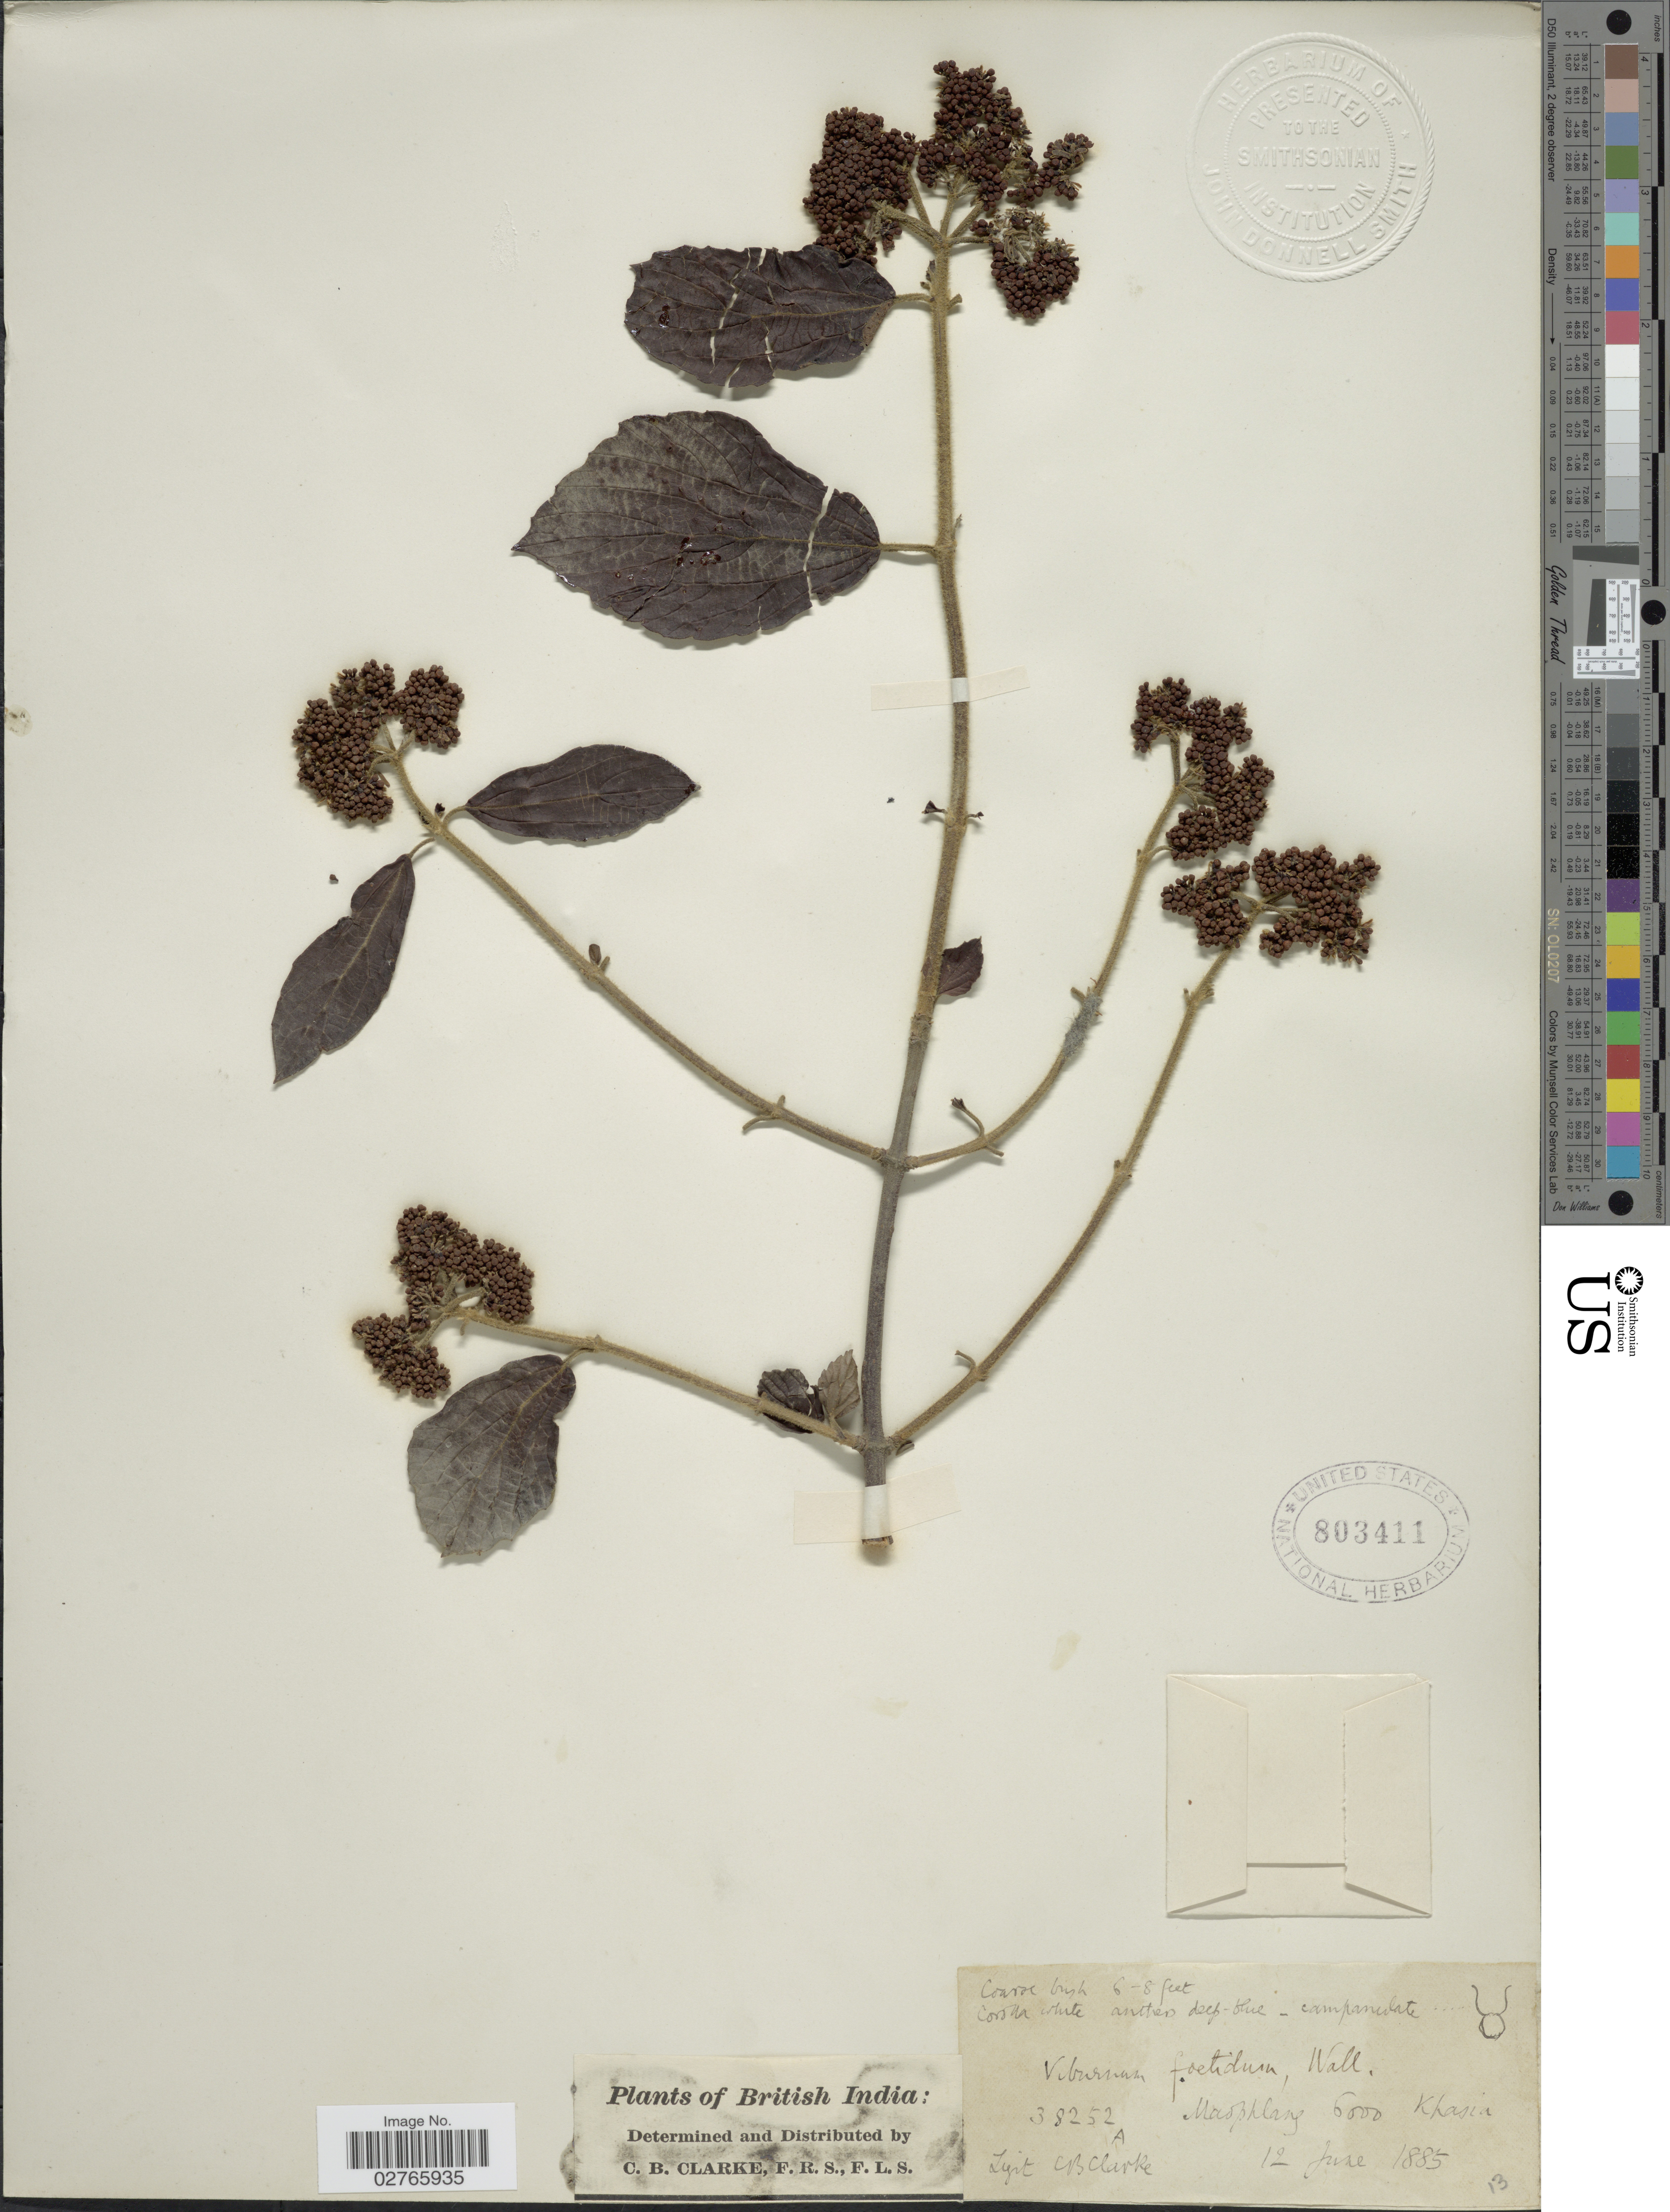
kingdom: Plantae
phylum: Tracheophyta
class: Magnoliopsida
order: Dipsacales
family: Viburnaceae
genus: Viburnum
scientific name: Viburnum foetidum var. ceanothoides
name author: (C.H. Wright) Hand.-Mazz.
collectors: C. B. Clarke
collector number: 38252A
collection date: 1885-06-12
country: India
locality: British India. Maophlang. Khasia.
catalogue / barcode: US 803411